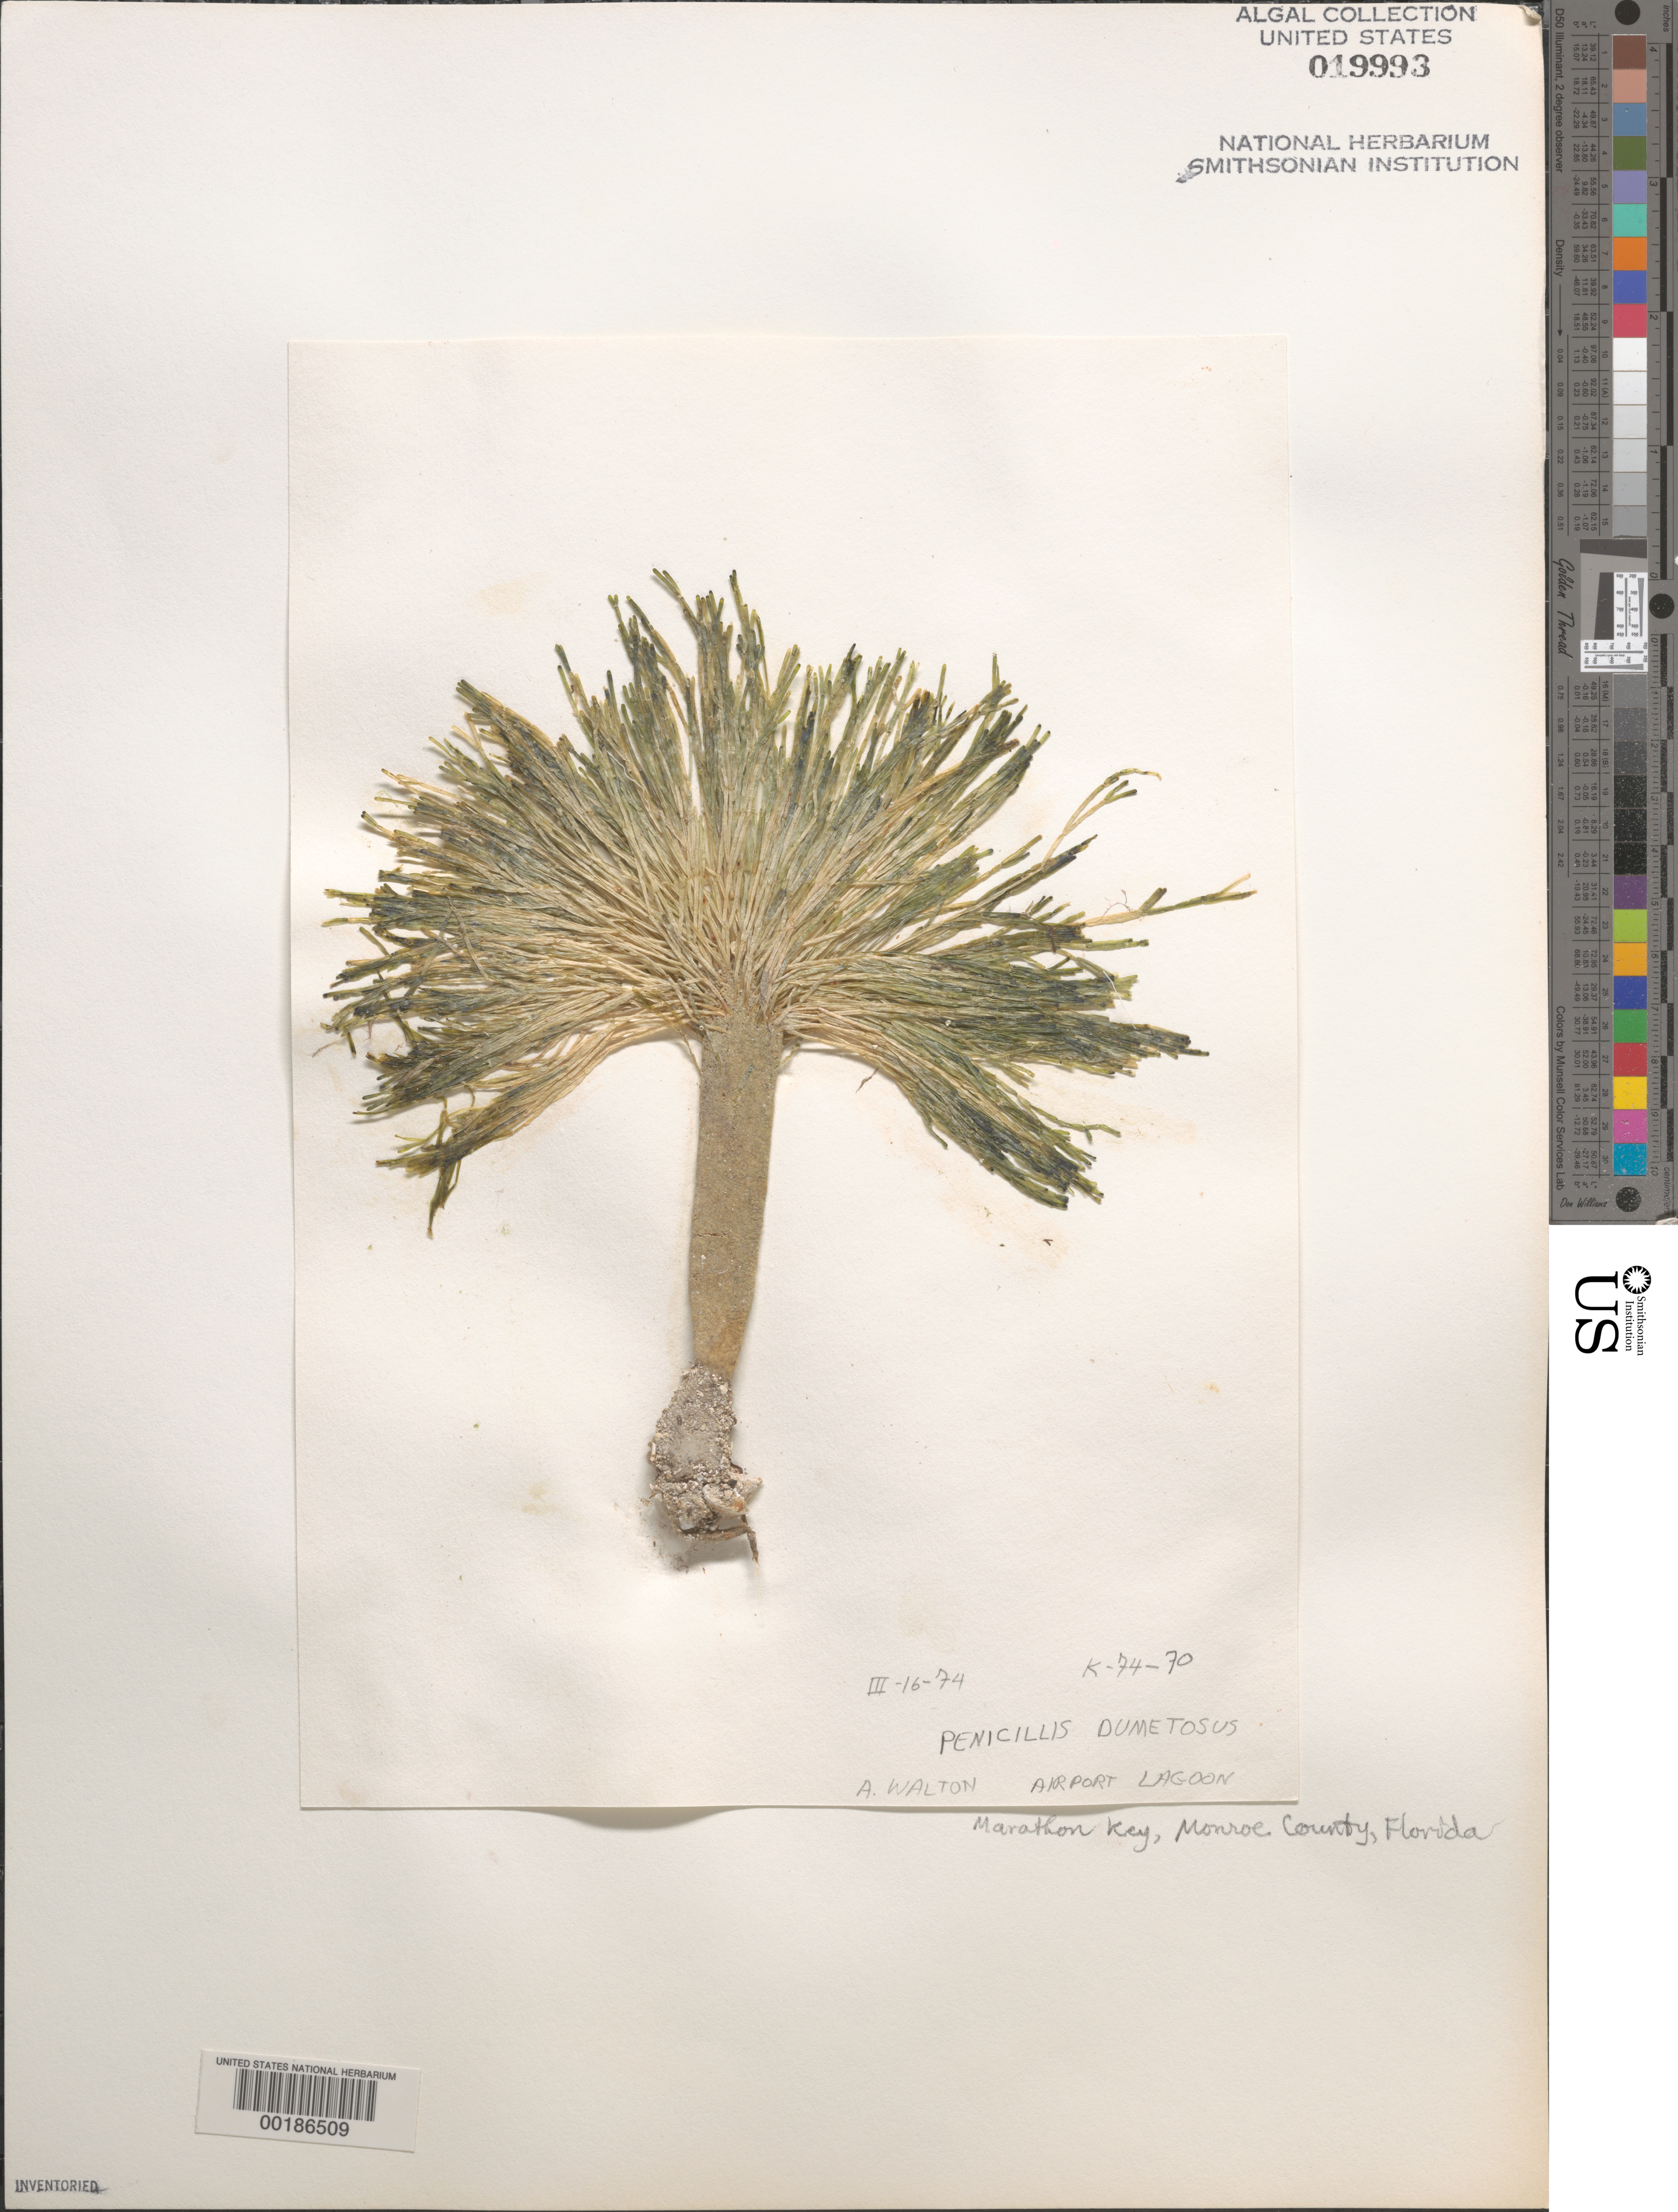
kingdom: Plantae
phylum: Chlorophyta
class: Ulvophyceae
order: Bryopsidales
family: Udoteaceae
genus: Penicillus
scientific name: Penicillus dumetosus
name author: (J.V.Lamouroux) Blainville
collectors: A. Walton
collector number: K-74-70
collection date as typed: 16 Mar 1974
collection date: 1974-03-16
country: United States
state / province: Florida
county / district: Monroe County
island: Key Vaca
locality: Marathon, airport lagoon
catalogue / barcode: US 19993